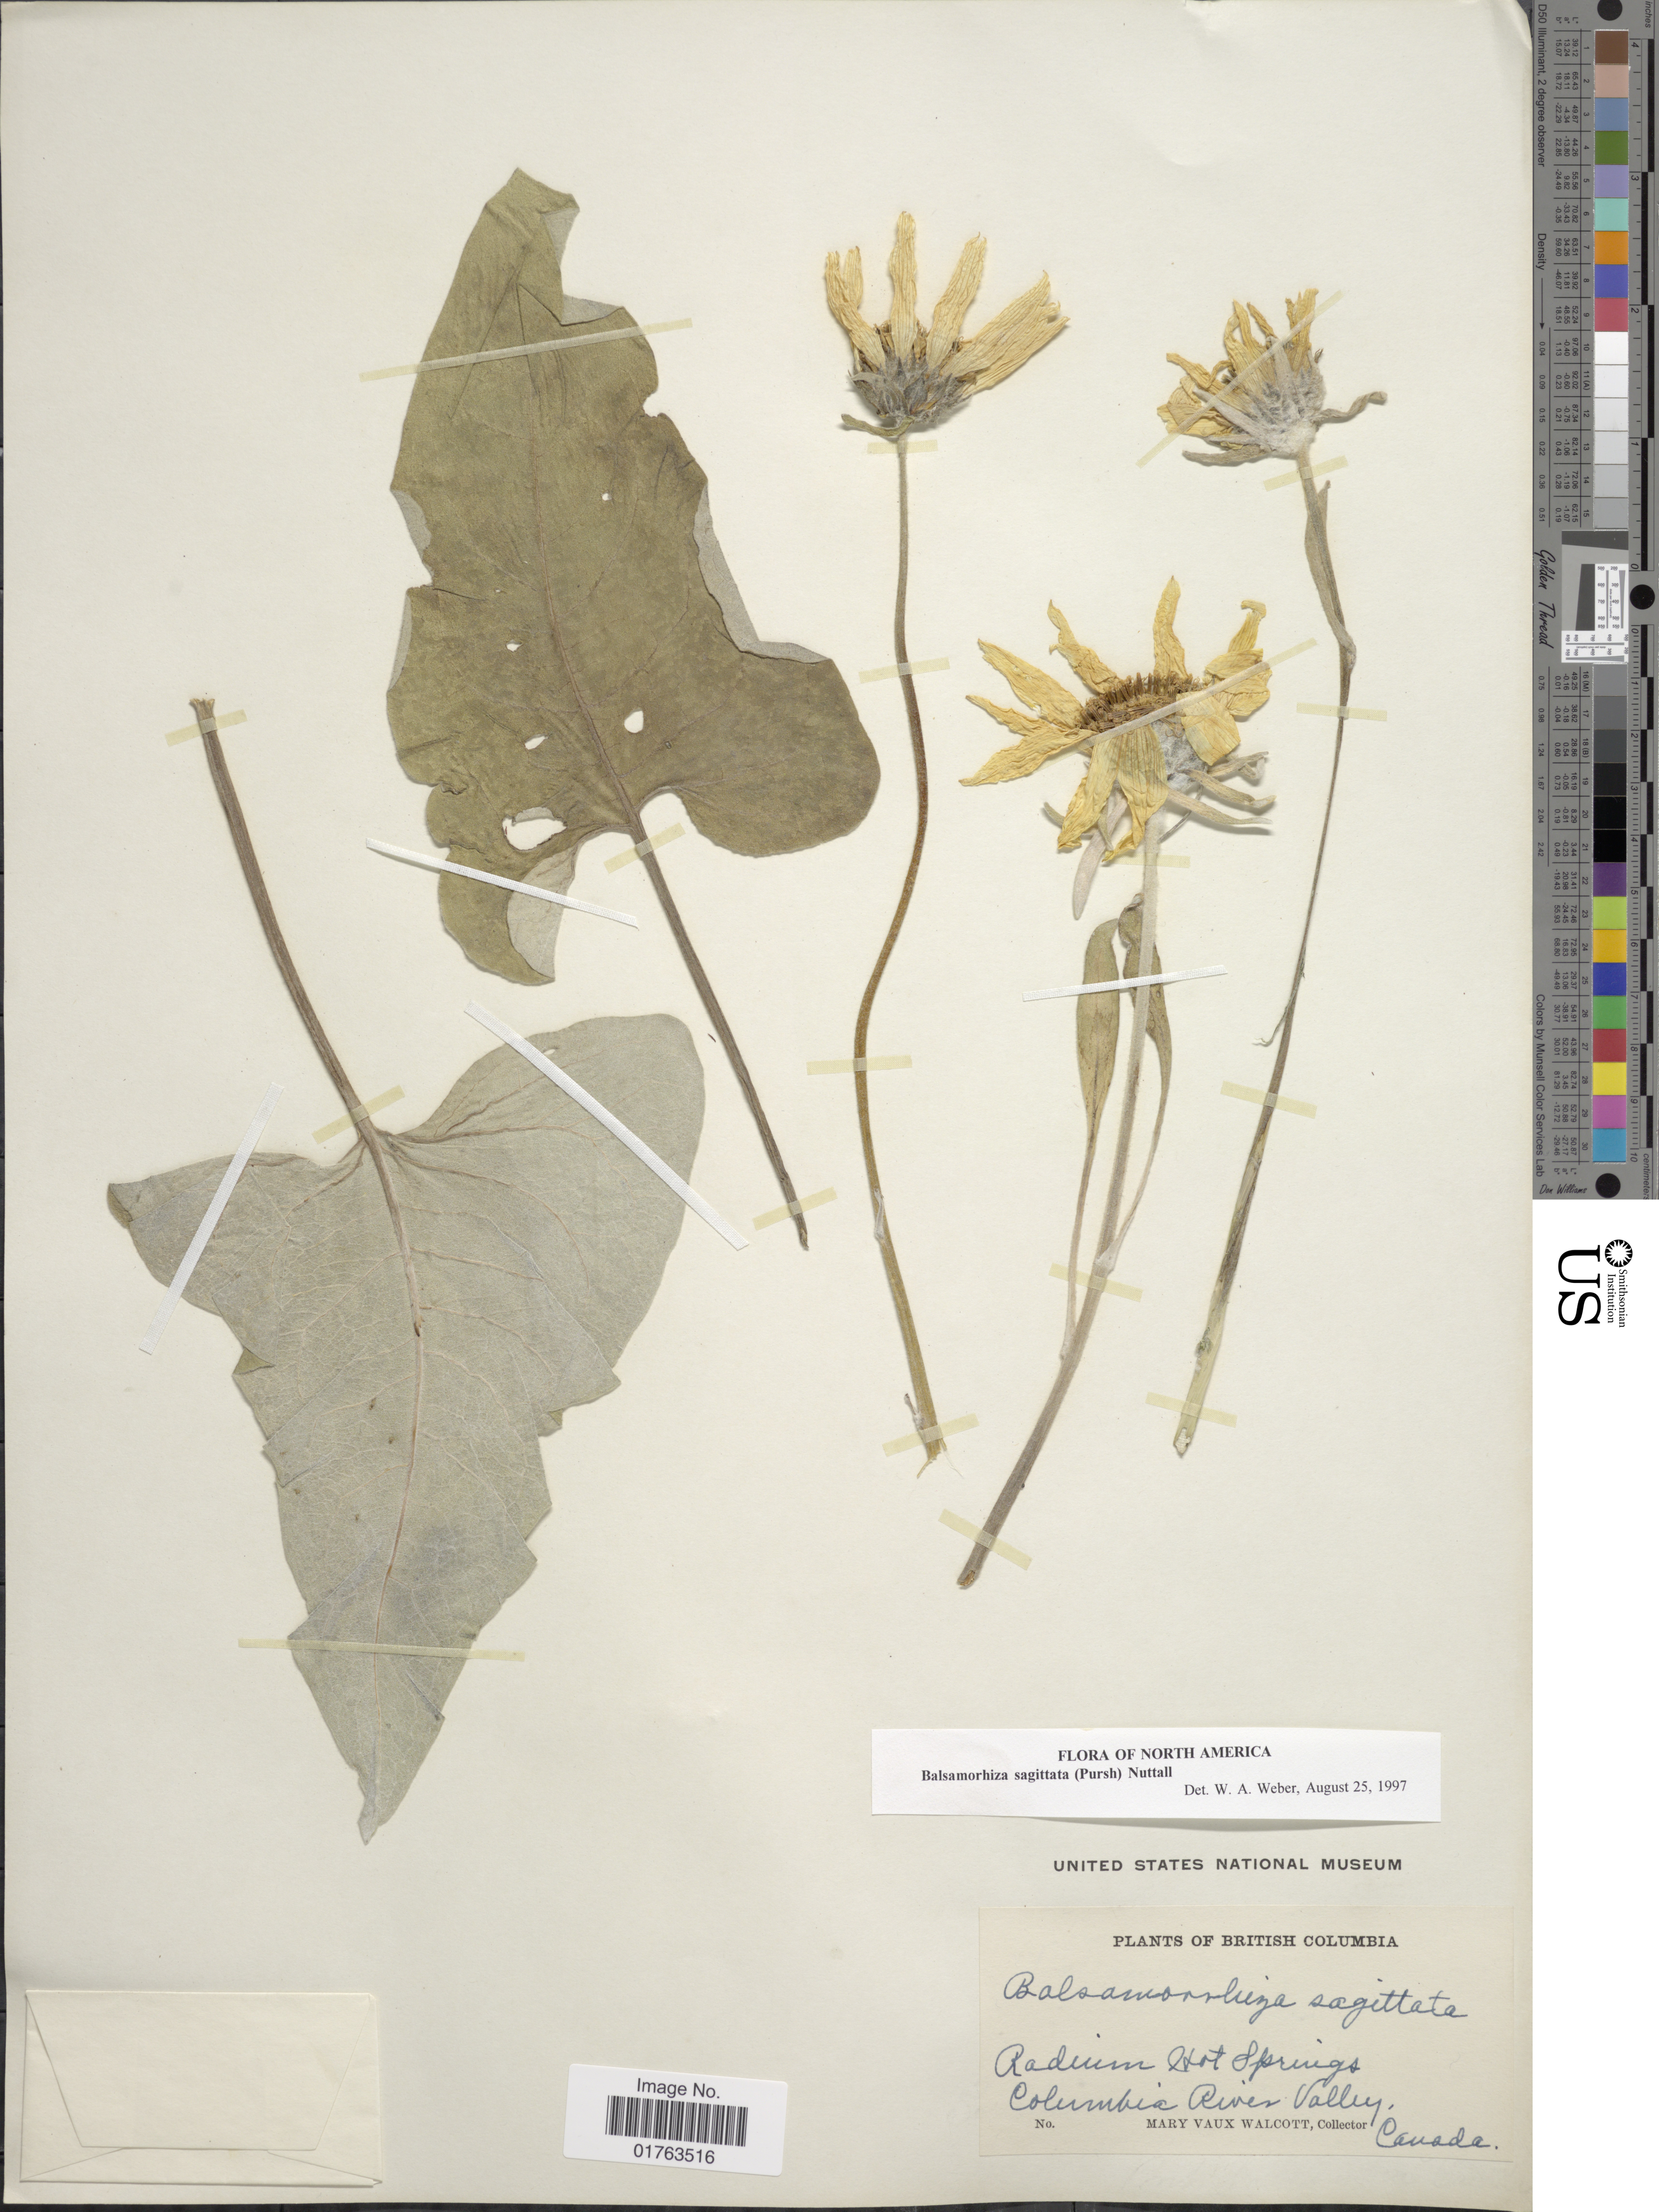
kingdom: Plantae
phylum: Tracheophyta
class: Magnoliopsida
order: Asterales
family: Asteraceae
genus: Balsamorhiza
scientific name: Balsamorhiza sagittata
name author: (Pursh) Nutt.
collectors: M. Walcott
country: Canada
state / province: British Columbia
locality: Radium Hot Springs, Columbia River Valley